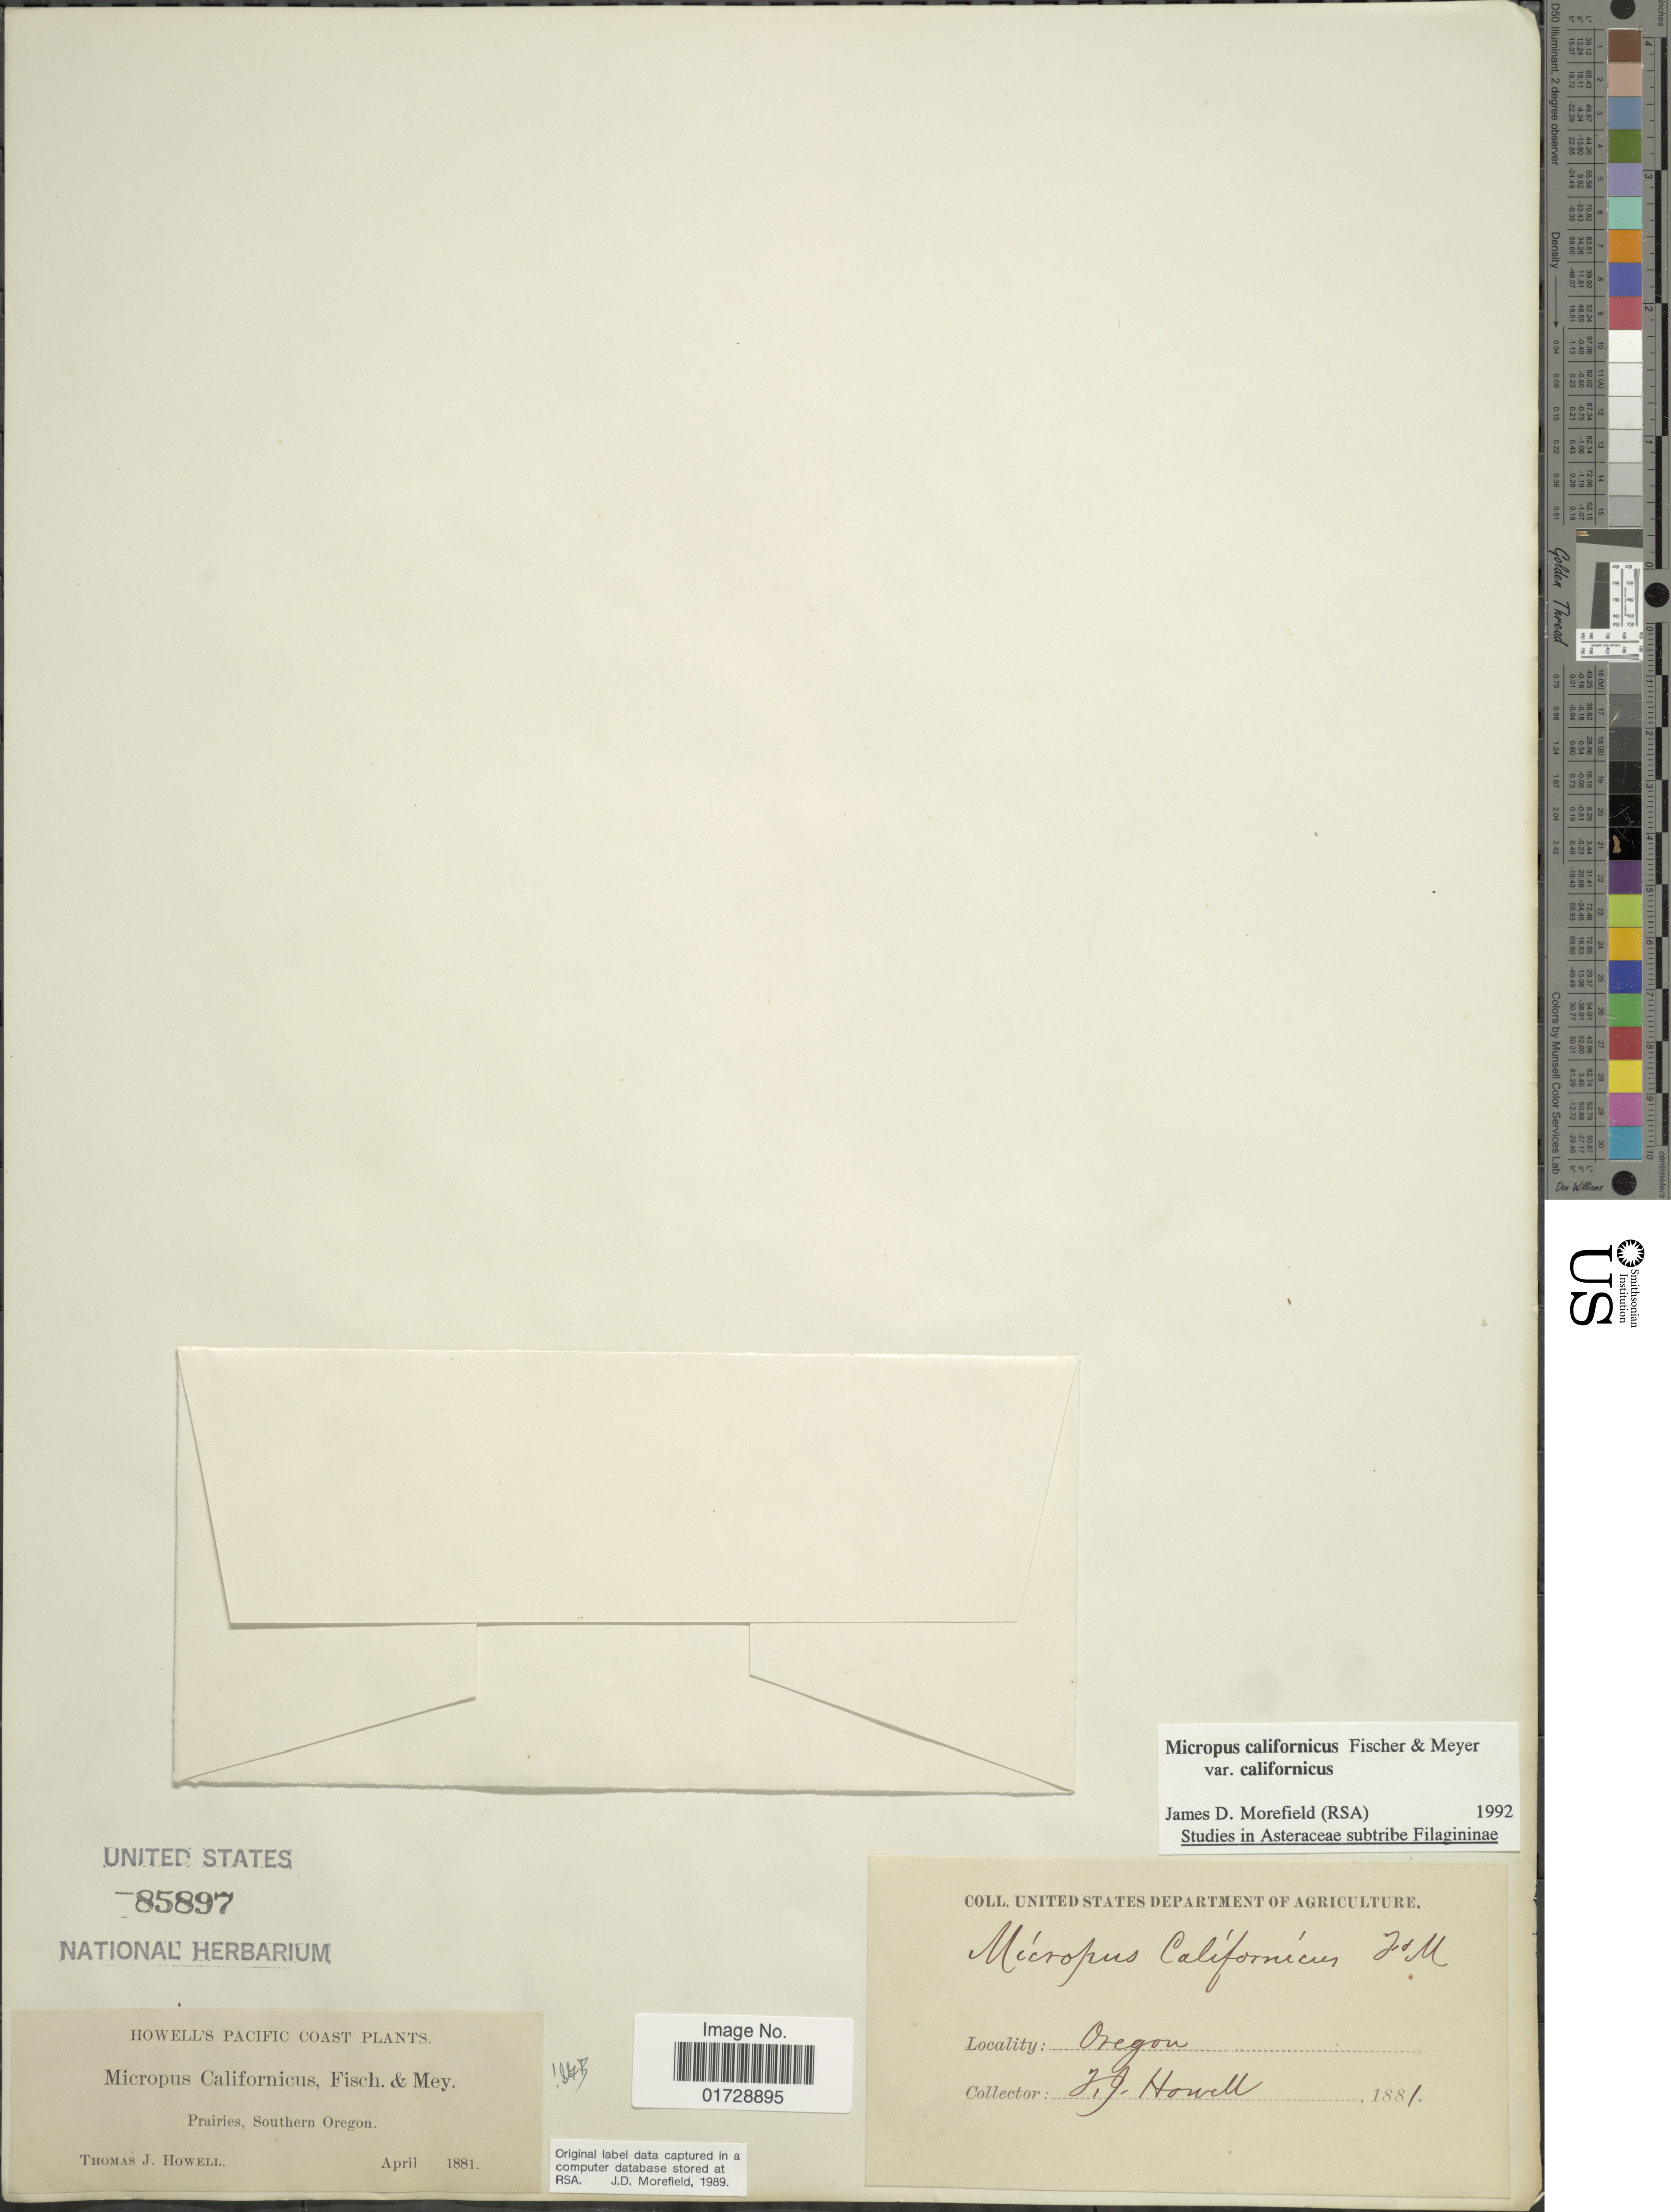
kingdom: Plantae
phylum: Tracheophyta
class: Magnoliopsida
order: Asterales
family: Asteraceae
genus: Micropus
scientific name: Micropus californicus var. californicus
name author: Fisch. & C.A. Mey.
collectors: T. J. Howell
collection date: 1881-04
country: United States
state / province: Oregon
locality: Prairies, Southern Oregon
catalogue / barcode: US 85897